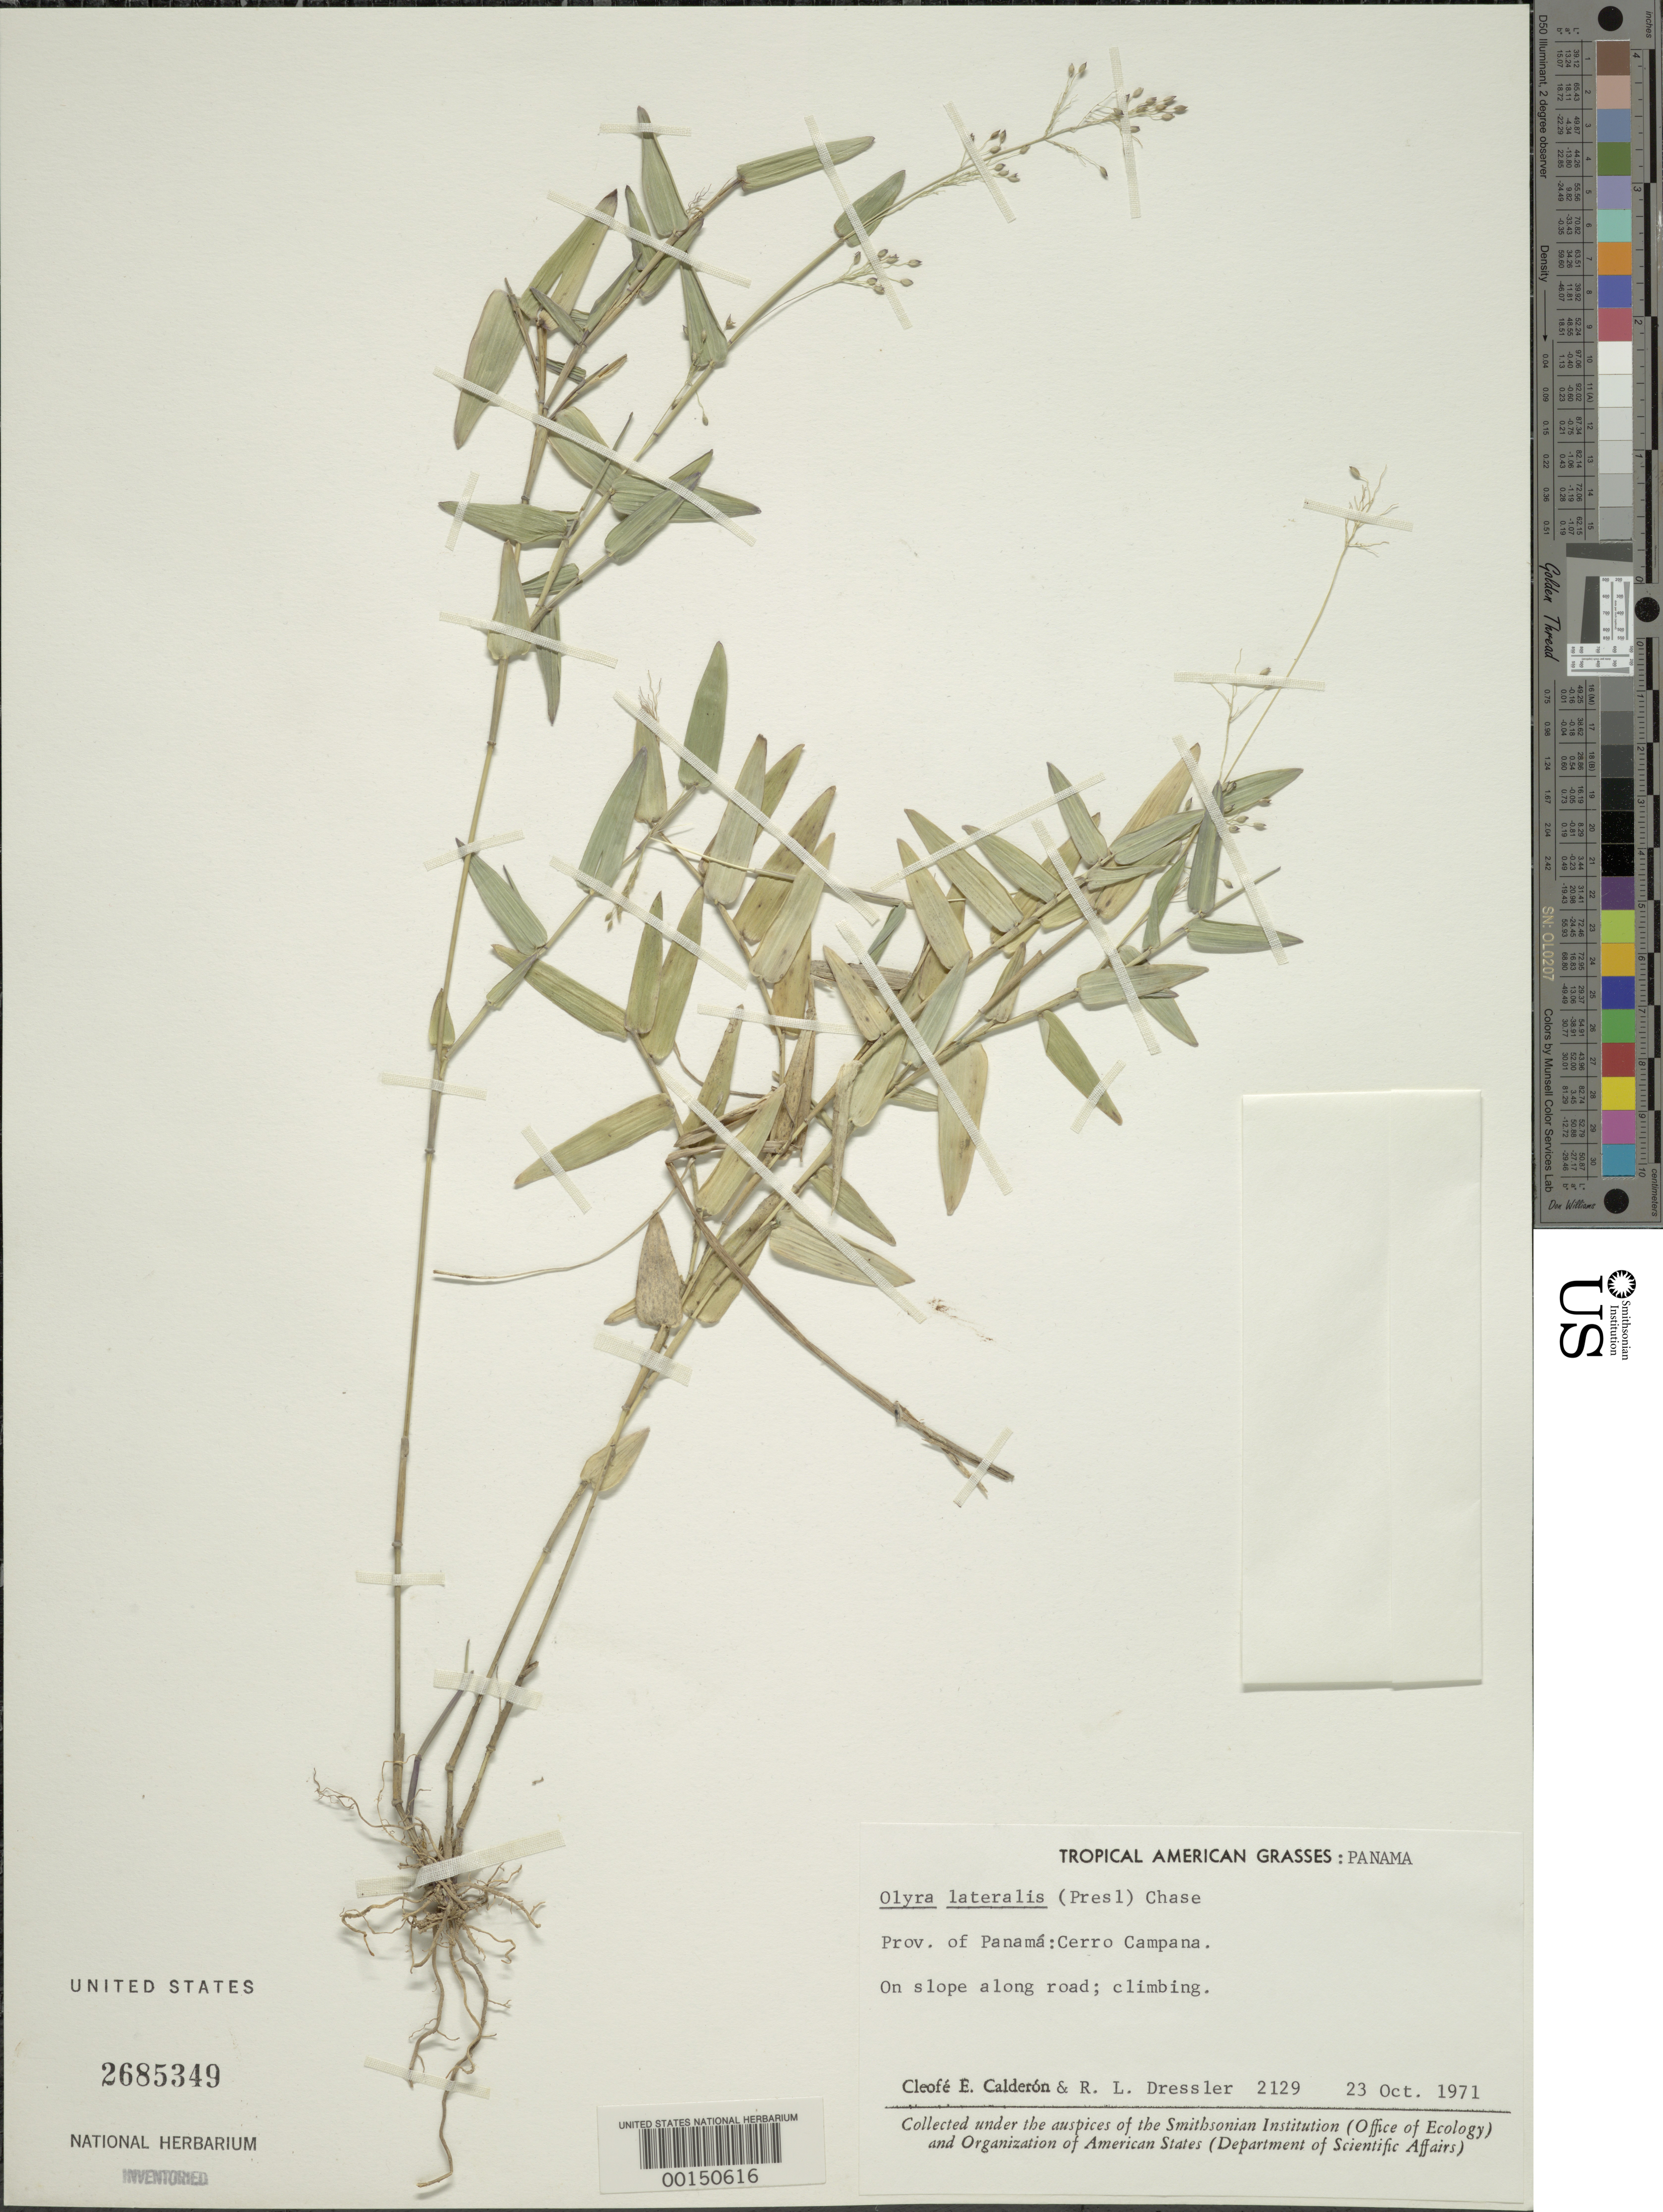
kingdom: Plantae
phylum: Tracheophyta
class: Liliopsida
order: Poales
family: Poaceae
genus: Parodiolyra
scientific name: Parodiolyra lateralis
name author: (J. Presl ex Nees) Soderstr. & Zuloaga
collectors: C. E. Calderón & R. Dressler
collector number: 2129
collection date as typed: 23 Oct 1971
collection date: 1971-10-23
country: Panama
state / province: Panamá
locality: Cerro Campana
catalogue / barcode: US 2685349